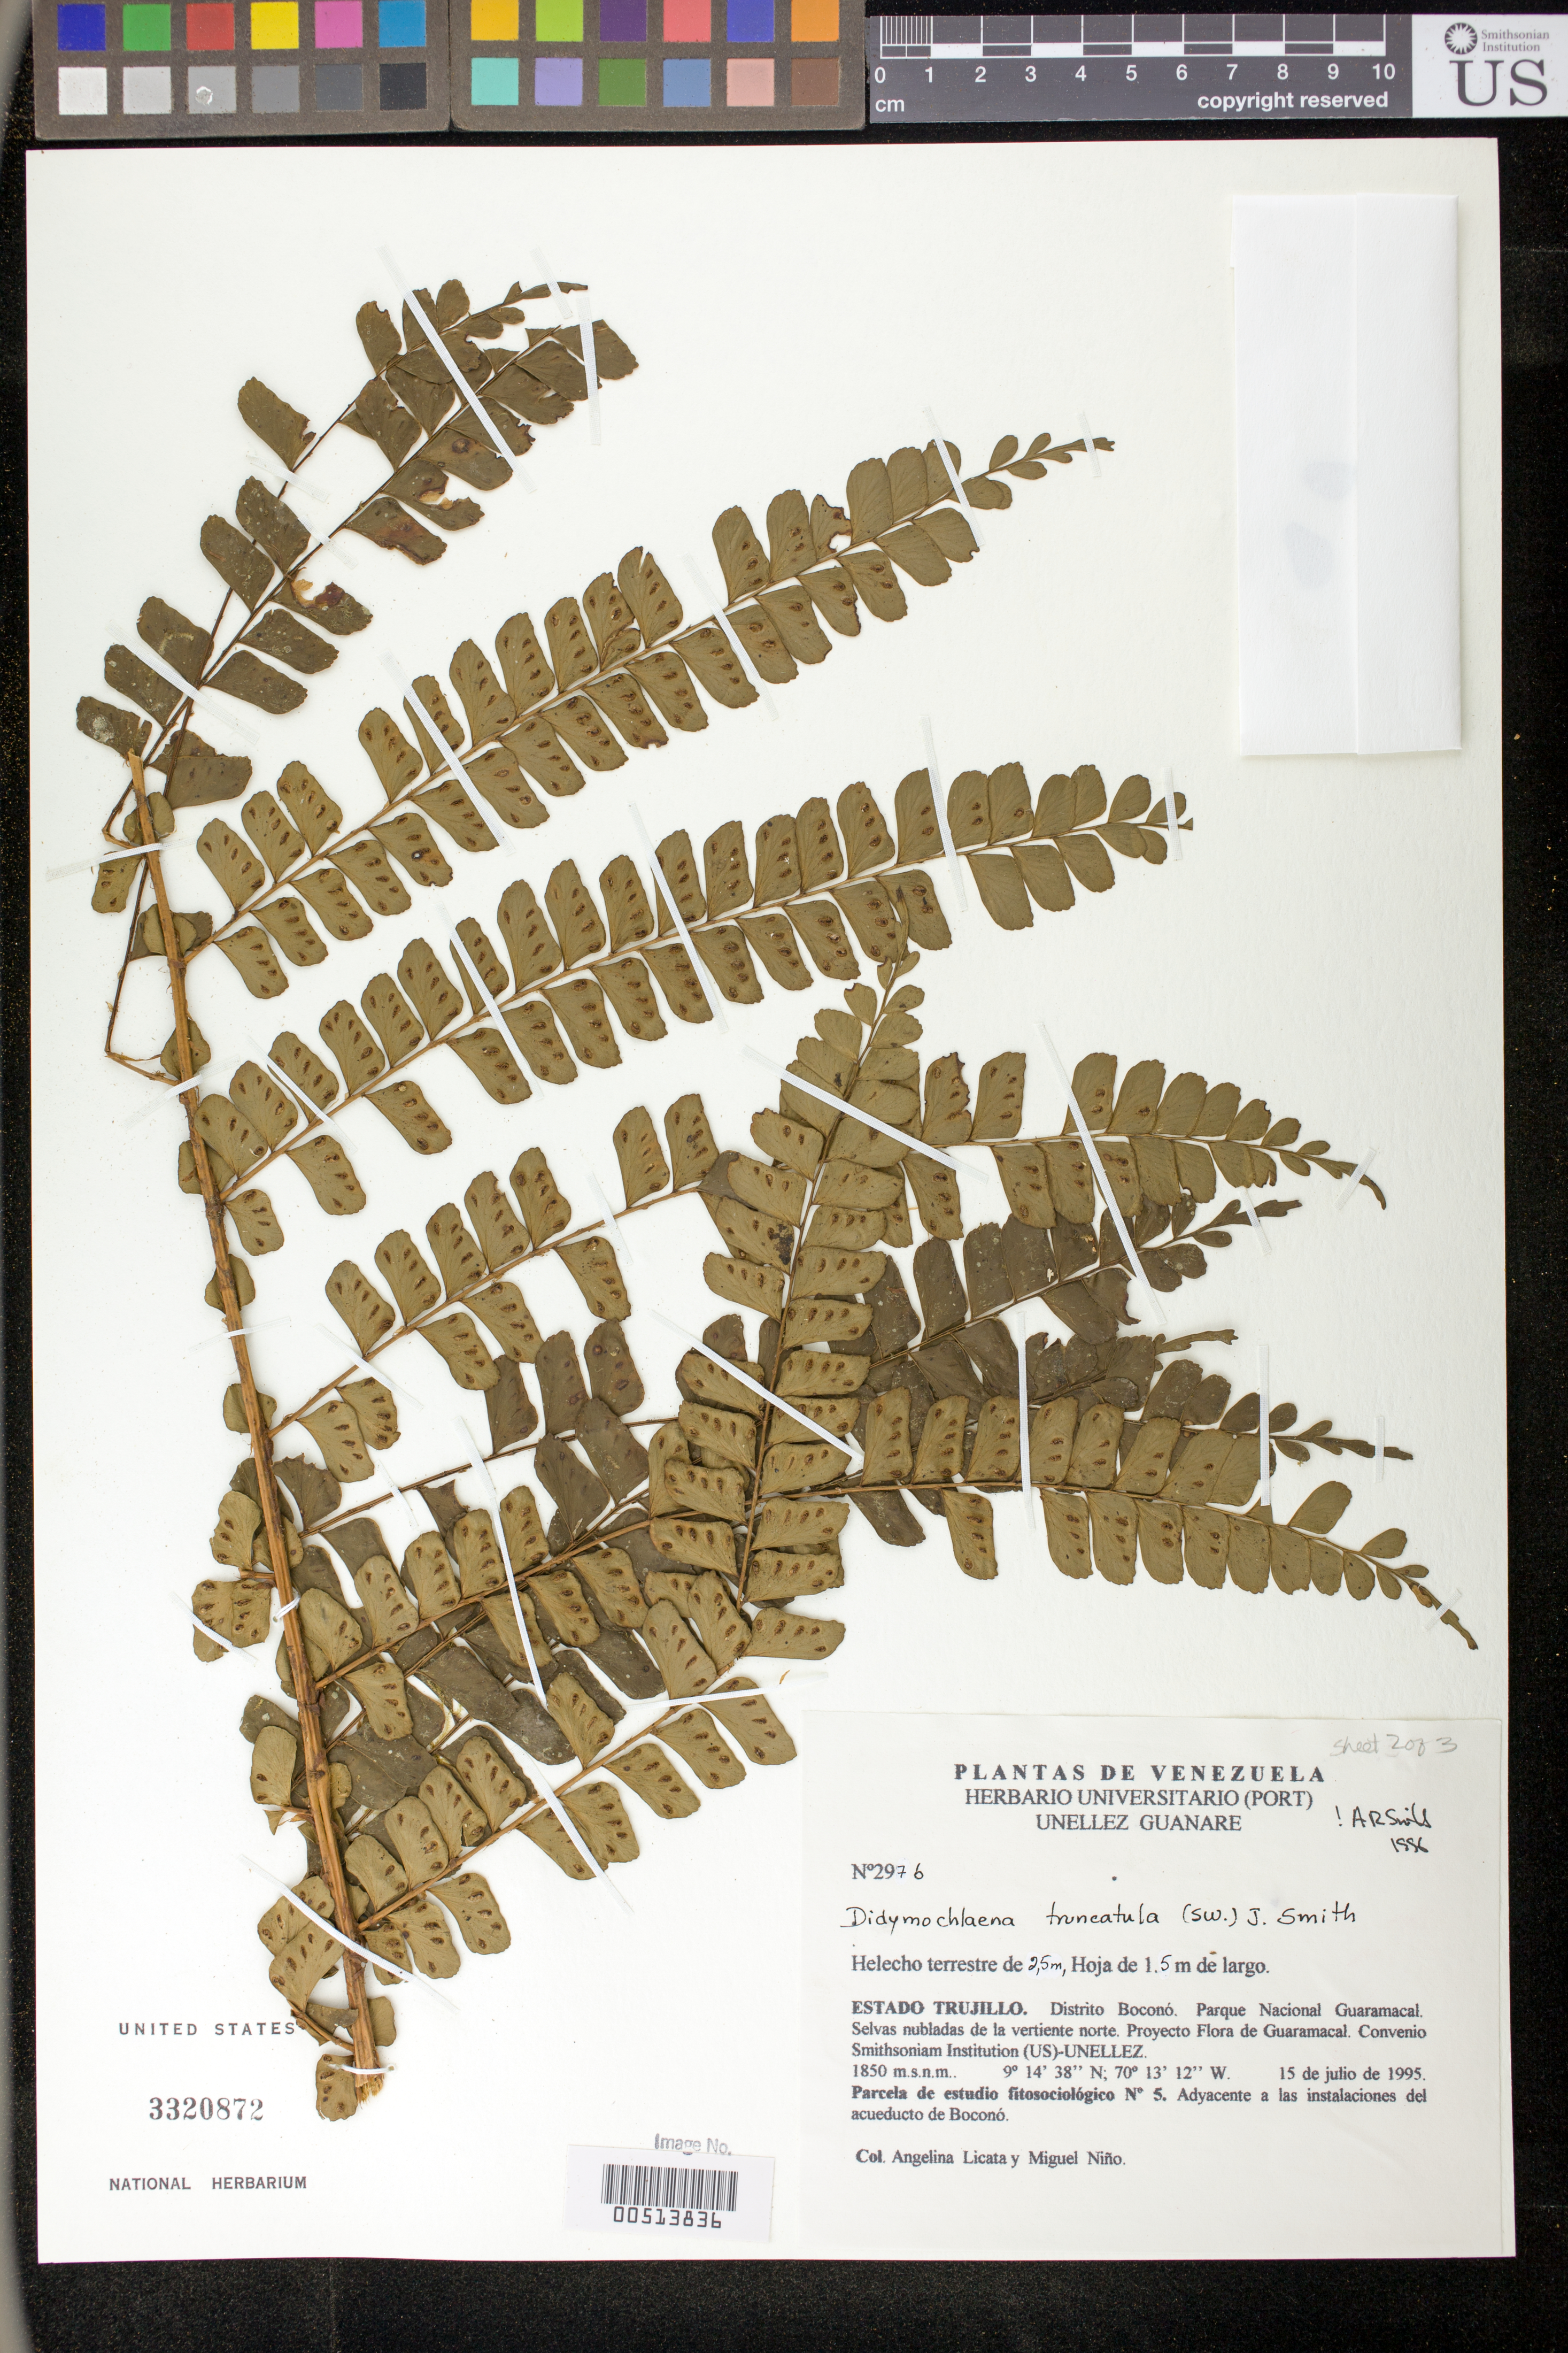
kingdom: Plantae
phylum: Tracheophyta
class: Polypodiopsida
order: Polypodiales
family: Didymochlaenaceae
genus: Didymochlaena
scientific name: Didymochlaena truncatula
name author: (Sw.) J. Sm.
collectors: A. Licata & S. M. Niño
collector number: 297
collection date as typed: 15 Jul 1995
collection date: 1995-07-15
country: Venezuela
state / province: Trujillo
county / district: Boconó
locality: Parque Nacional Guaramacal, vertiente N, adyacente a las instalaciones del acueducto de Boconó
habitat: Selvas nubladas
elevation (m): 1850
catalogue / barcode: US 3320872